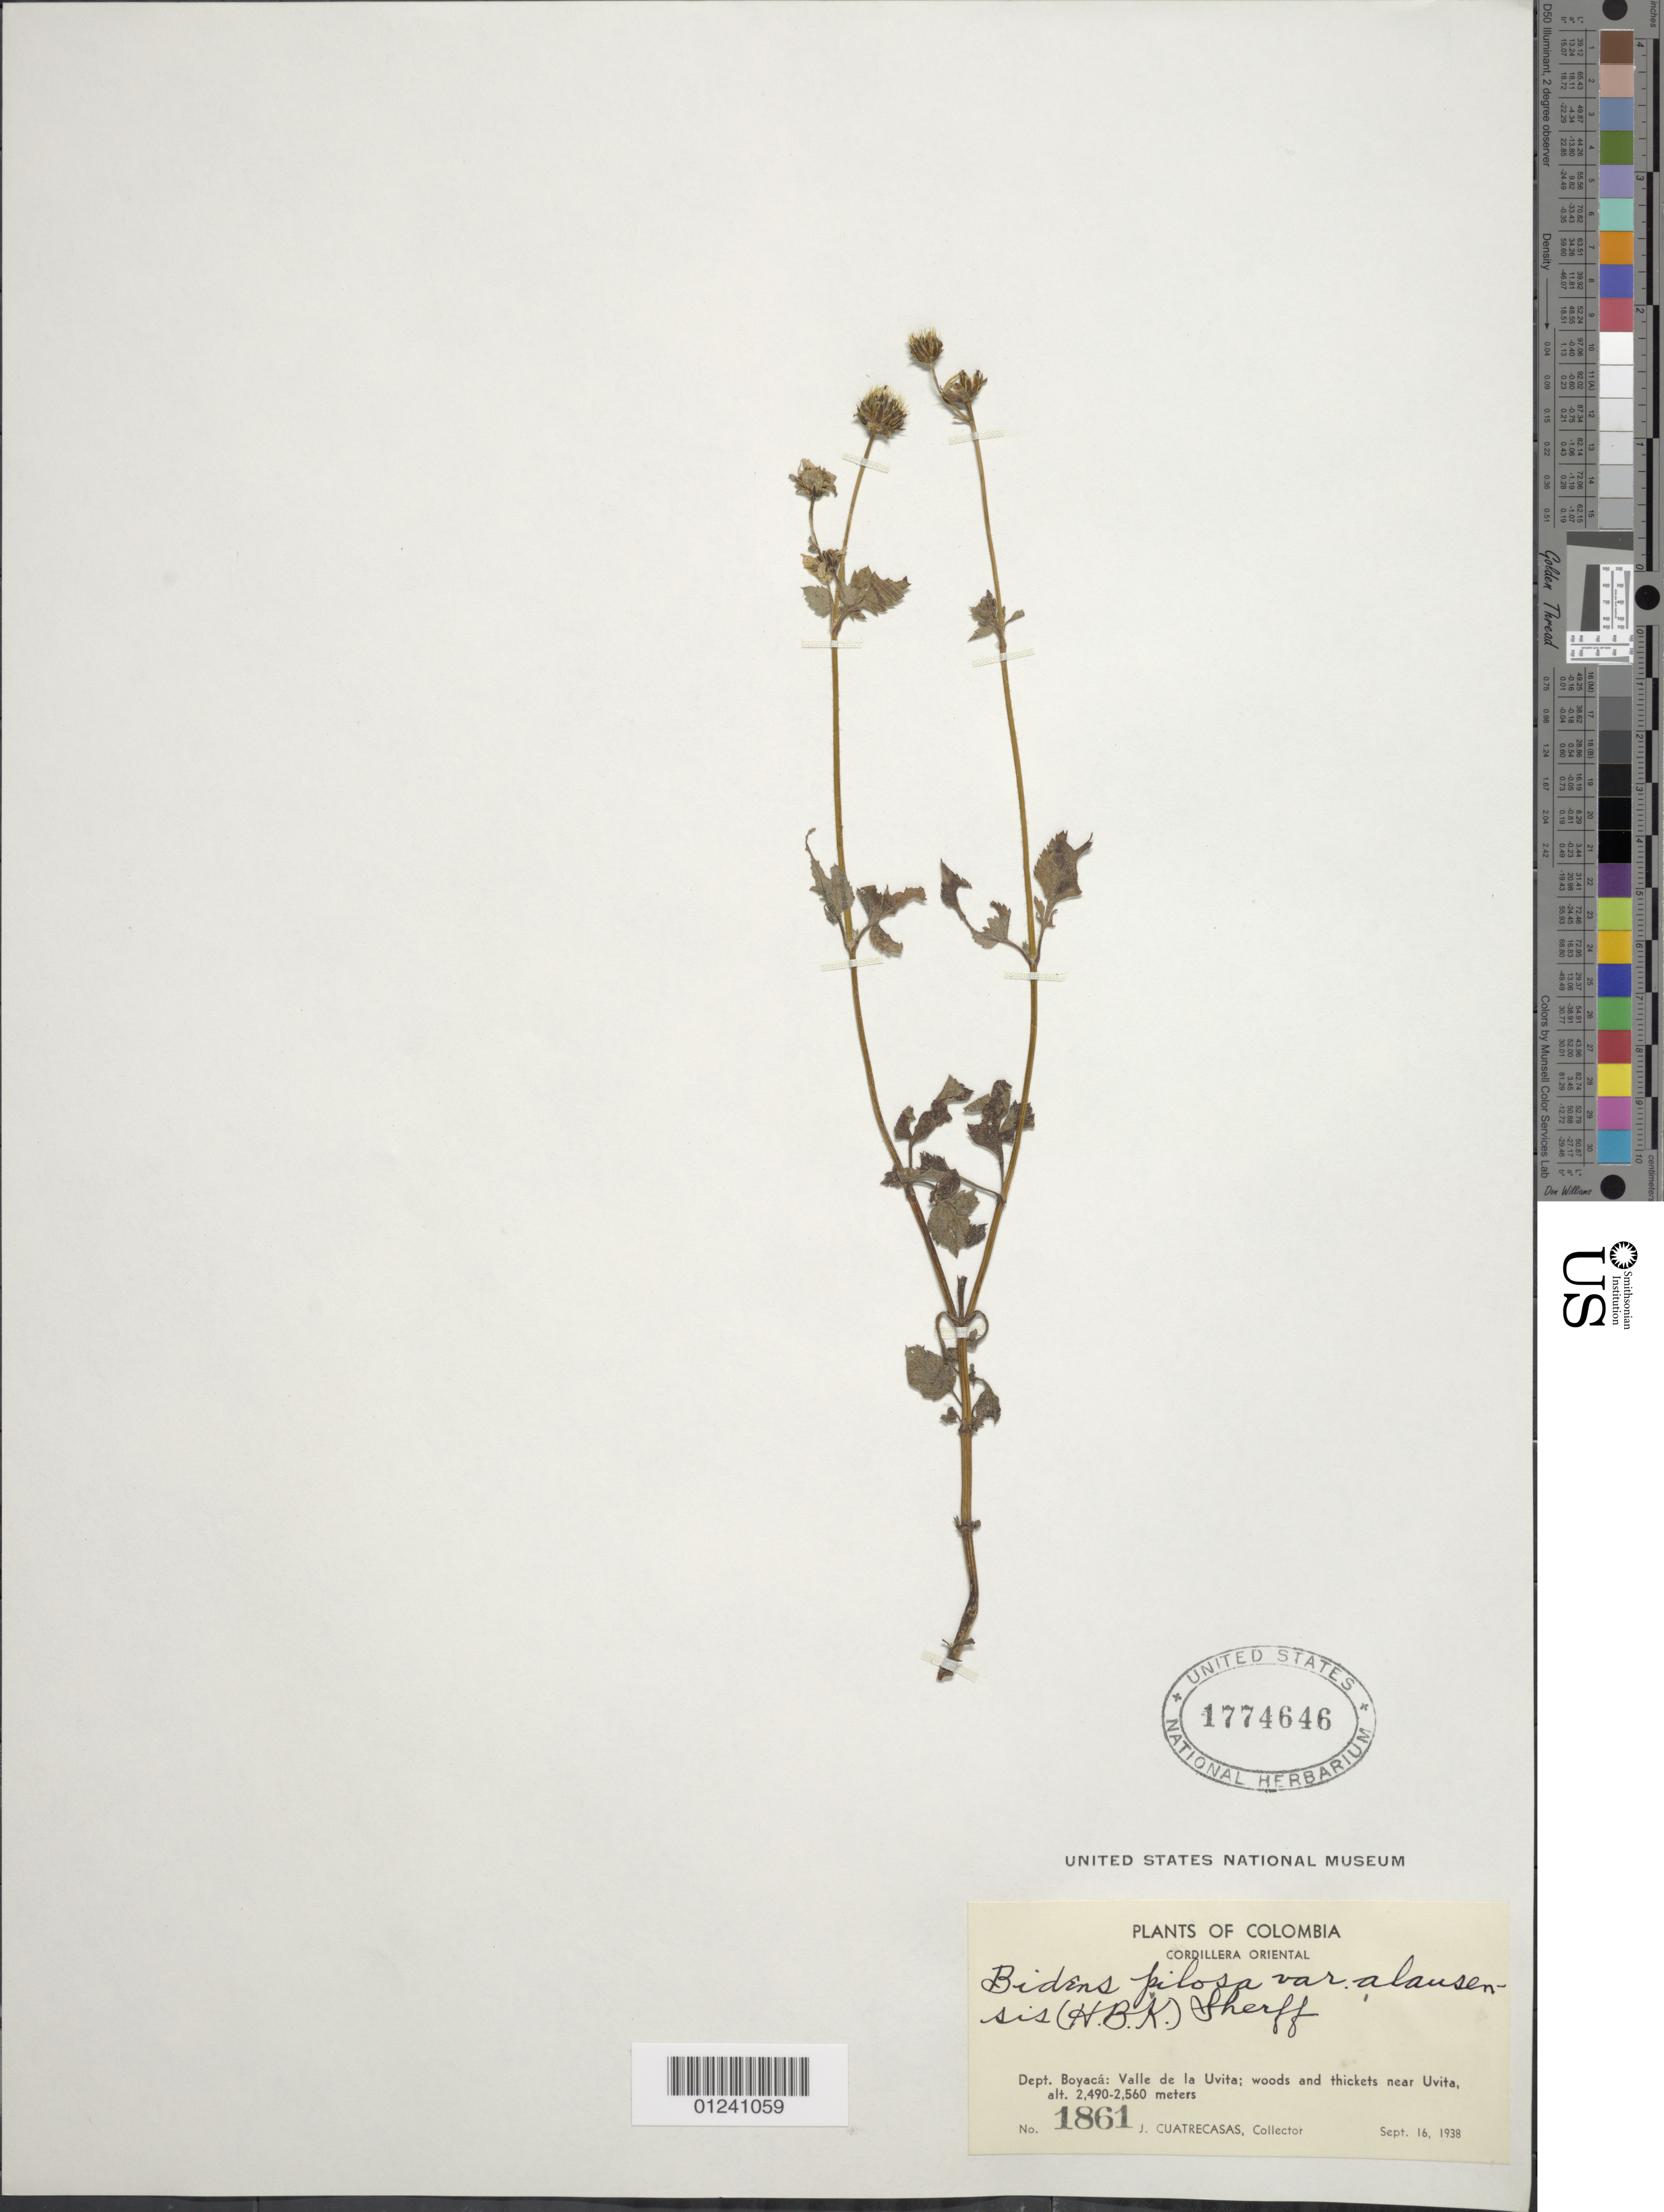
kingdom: Plantae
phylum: Tracheophyta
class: Magnoliopsida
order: Asterales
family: Asteraceae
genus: Bidens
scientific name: Bidens pilosa var. alausensis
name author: Sherff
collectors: J. Cuatrecasas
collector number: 1861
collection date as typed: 16 Sep 1938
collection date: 1938-09-16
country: Colombia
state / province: Boyacá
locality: Cordillera Oriental: Valle de la Uvita.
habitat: woods and thickets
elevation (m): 2490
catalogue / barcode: US 1774646